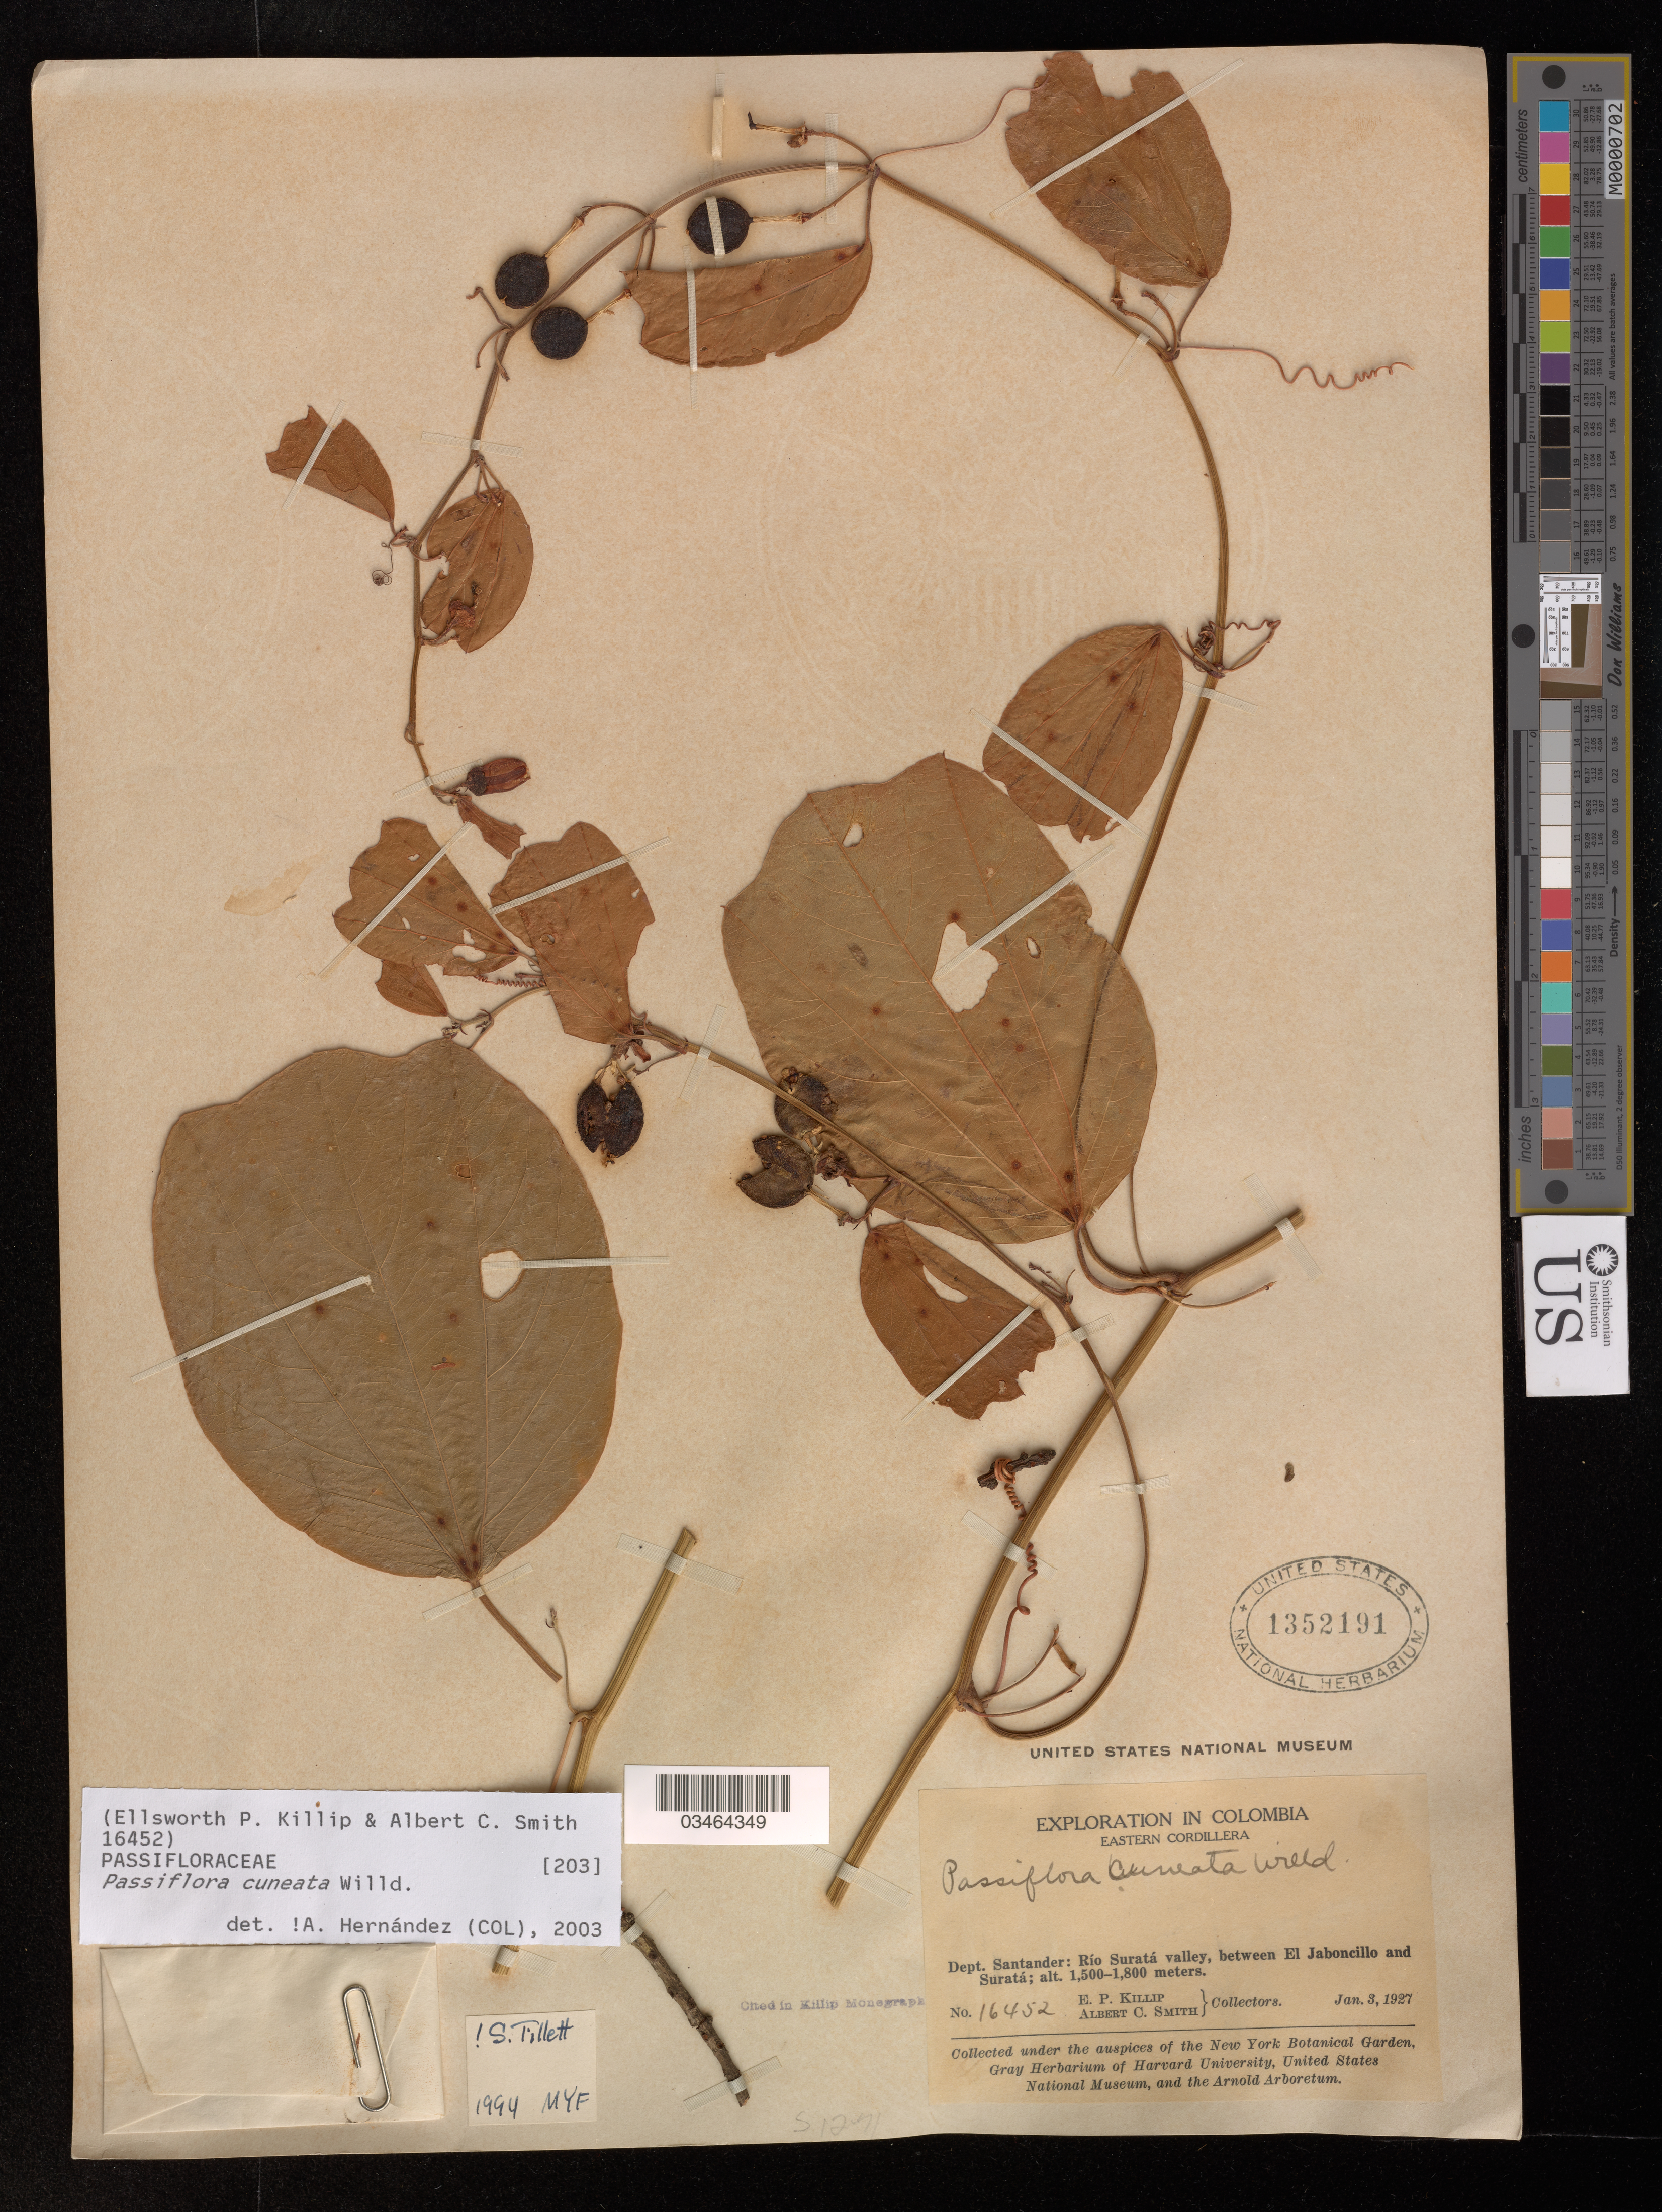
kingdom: Plantae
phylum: Tracheophyta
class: Magnoliopsida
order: Malpighiales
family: Passifloraceae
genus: Passiflora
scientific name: Passiflora cuneata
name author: Willd.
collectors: E. P. Killip & A. C. Smith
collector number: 16452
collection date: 1927-01-03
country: Colombia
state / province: Santander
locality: Eastern Cordillera. Río Suratá valley, between El Jaboncillo and Suratá.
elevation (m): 1500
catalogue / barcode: US 1352191